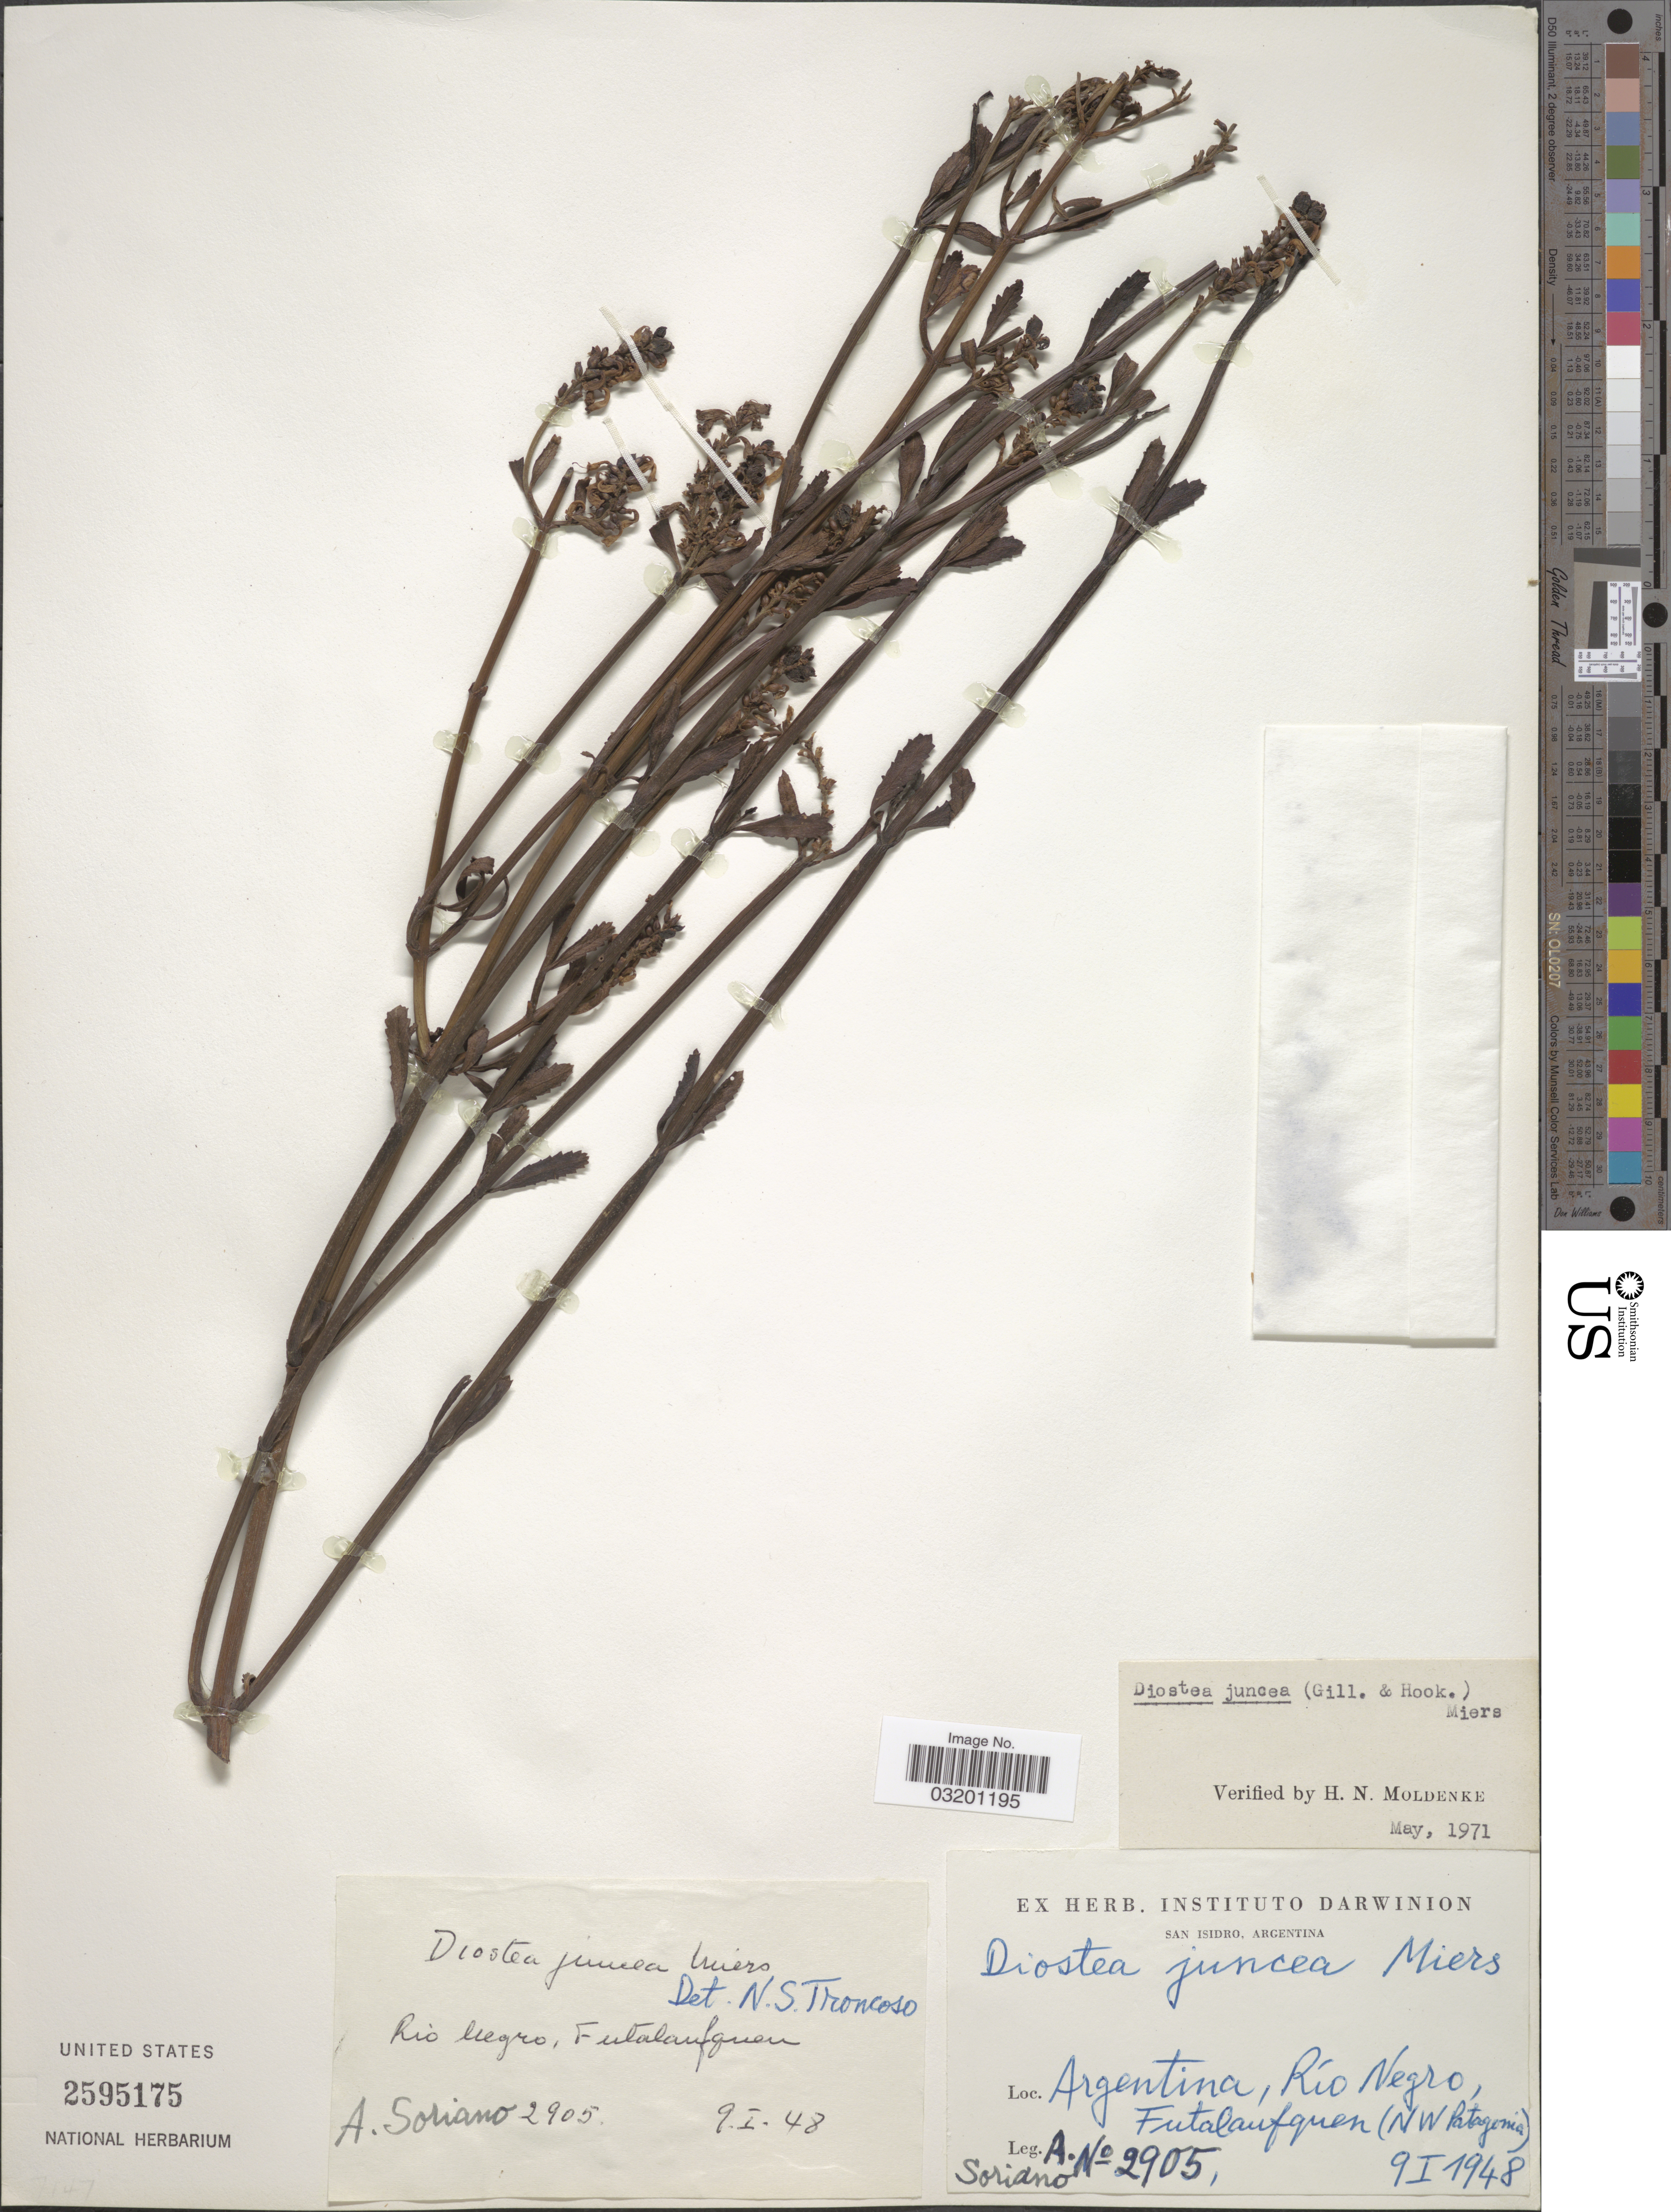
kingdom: Plantae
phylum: Tracheophyta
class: Magnoliopsida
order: Lamiales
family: Verbenaceae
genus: Baillonia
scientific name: Baillonia juncea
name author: Benth.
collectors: A. Soriano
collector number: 2905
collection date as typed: Transcribed d/m/y: 9/1/48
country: Argentina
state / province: Rio Negro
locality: Futalaufquen (NW Patagonia).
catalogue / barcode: US 2595175